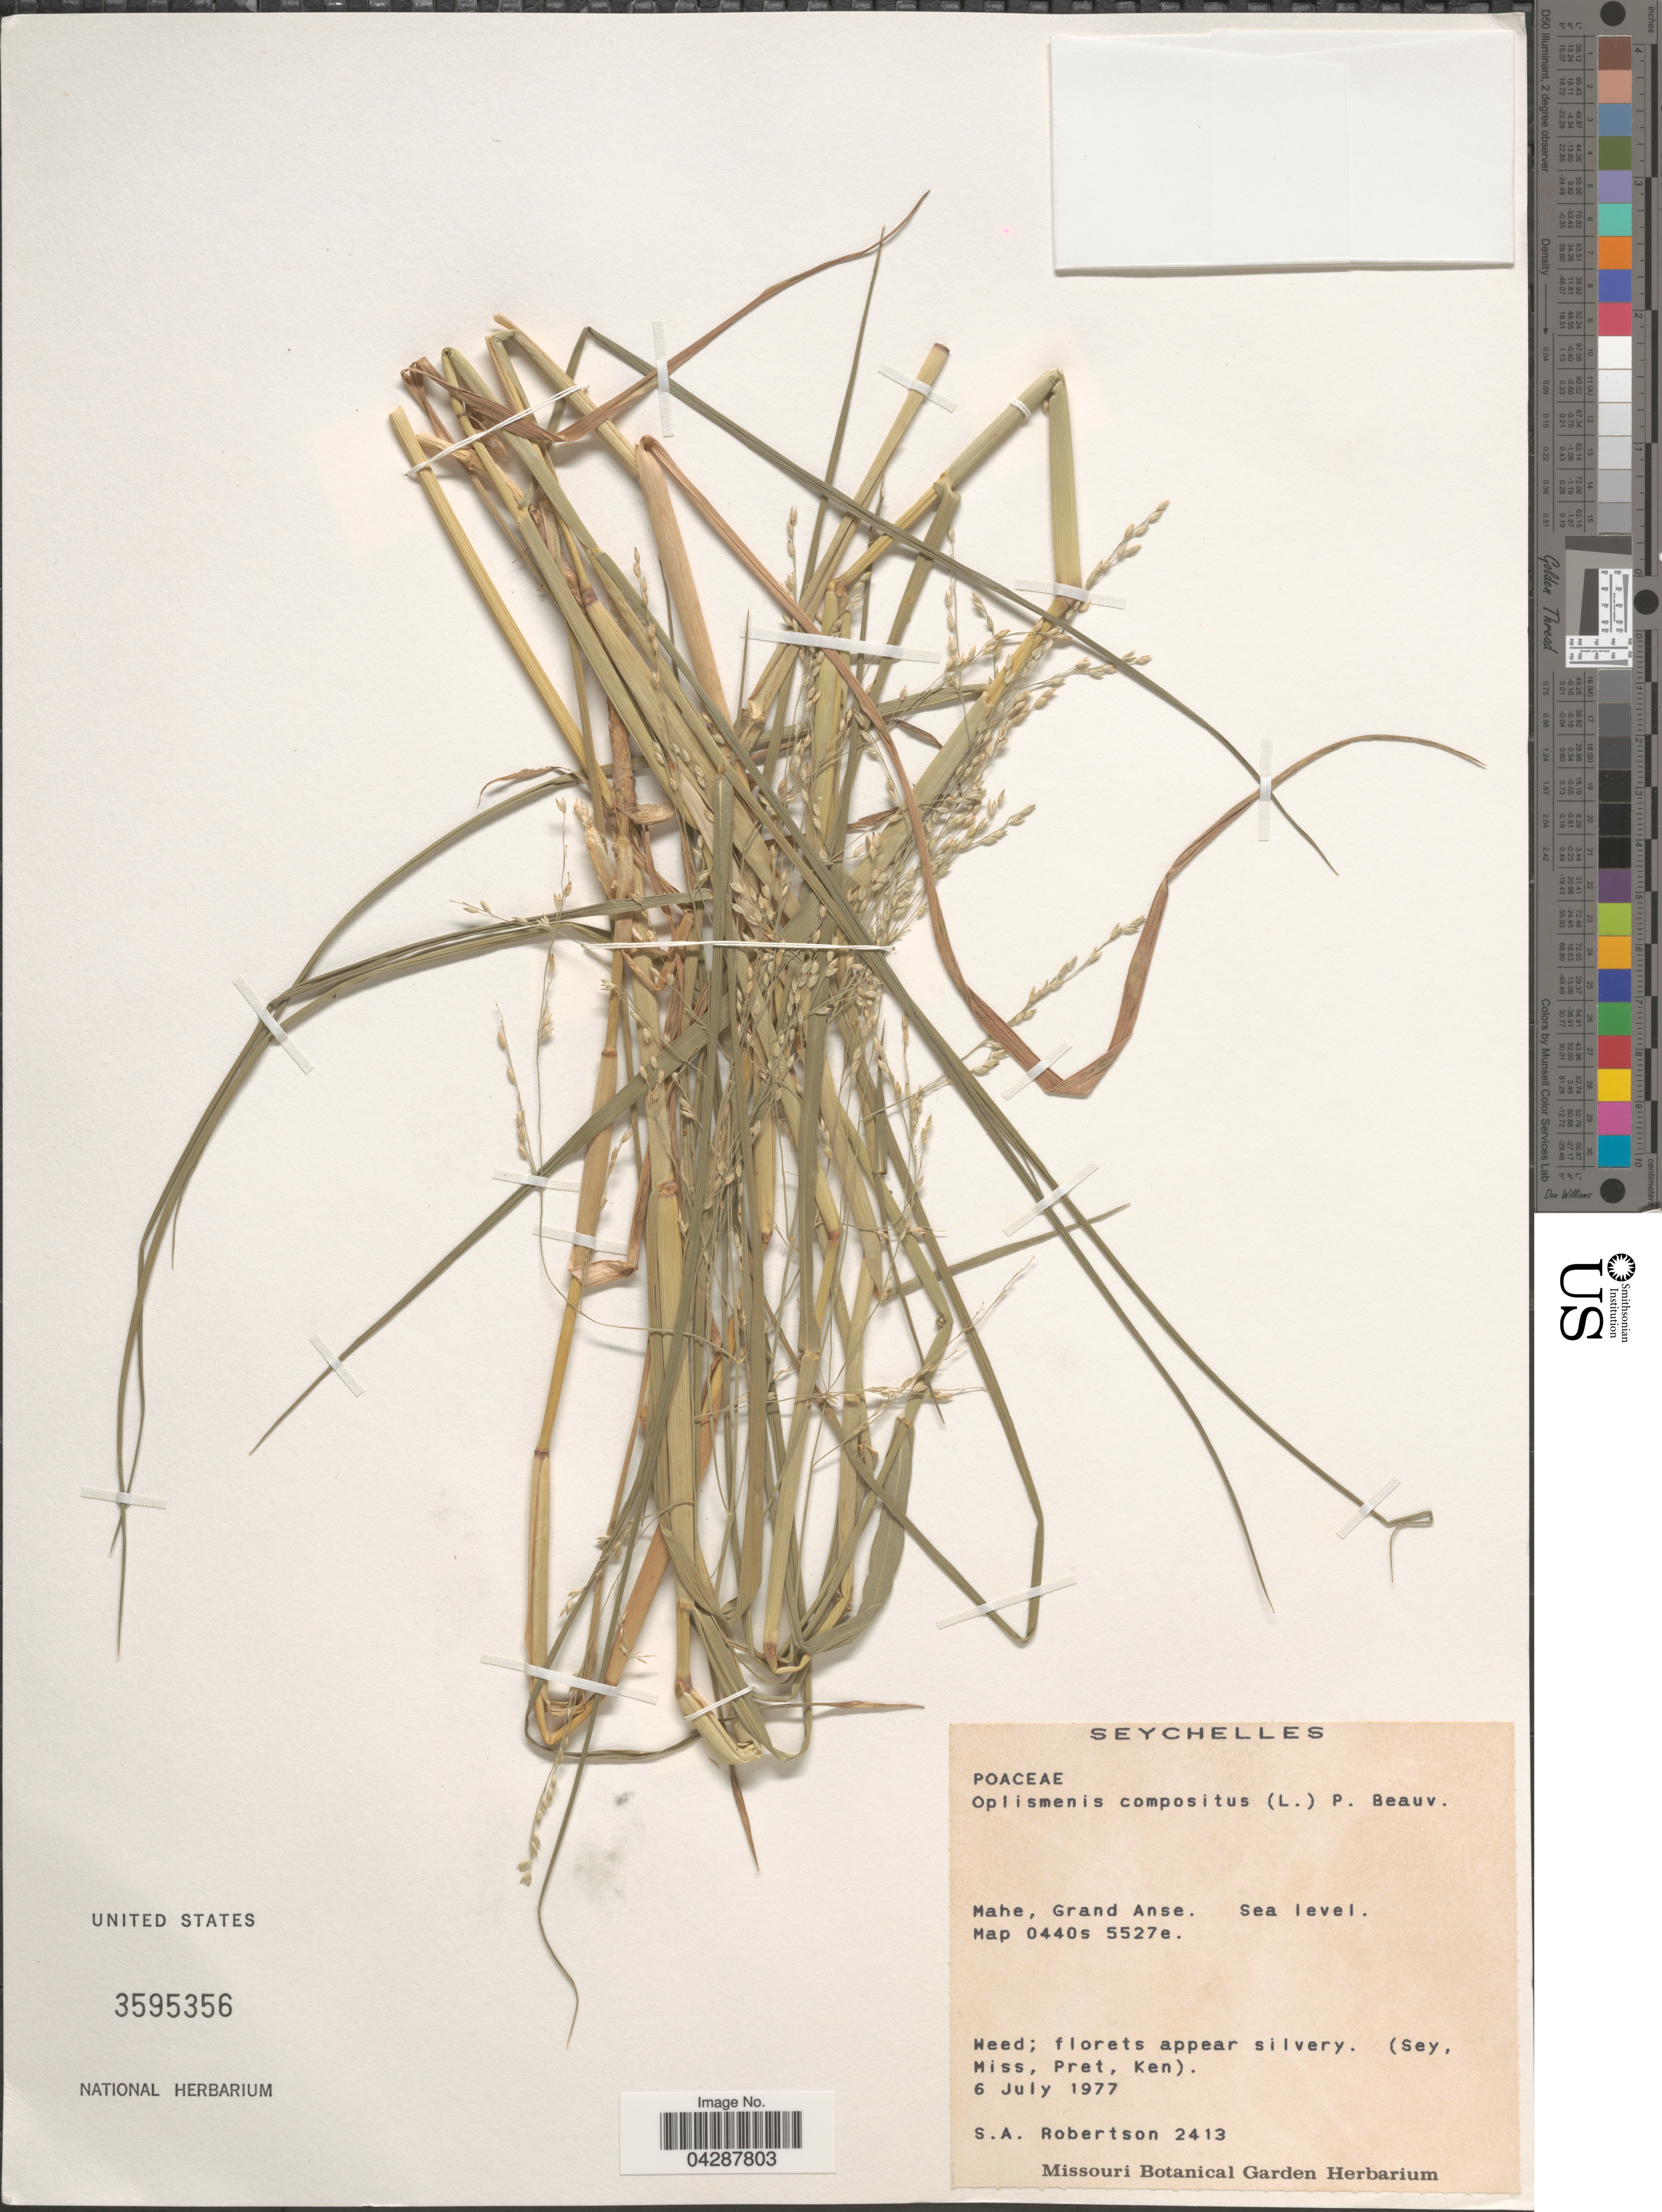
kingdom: Plantae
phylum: Tracheophyta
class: Liliopsida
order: Poales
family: Poaceae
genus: Oplismenus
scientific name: Oplismenus compositus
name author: (L.) P. Beauv.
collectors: S. A. Robertson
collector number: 2413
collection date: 1977-07-06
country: Seychelles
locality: Mahe, Grand Anse.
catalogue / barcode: US 3595356